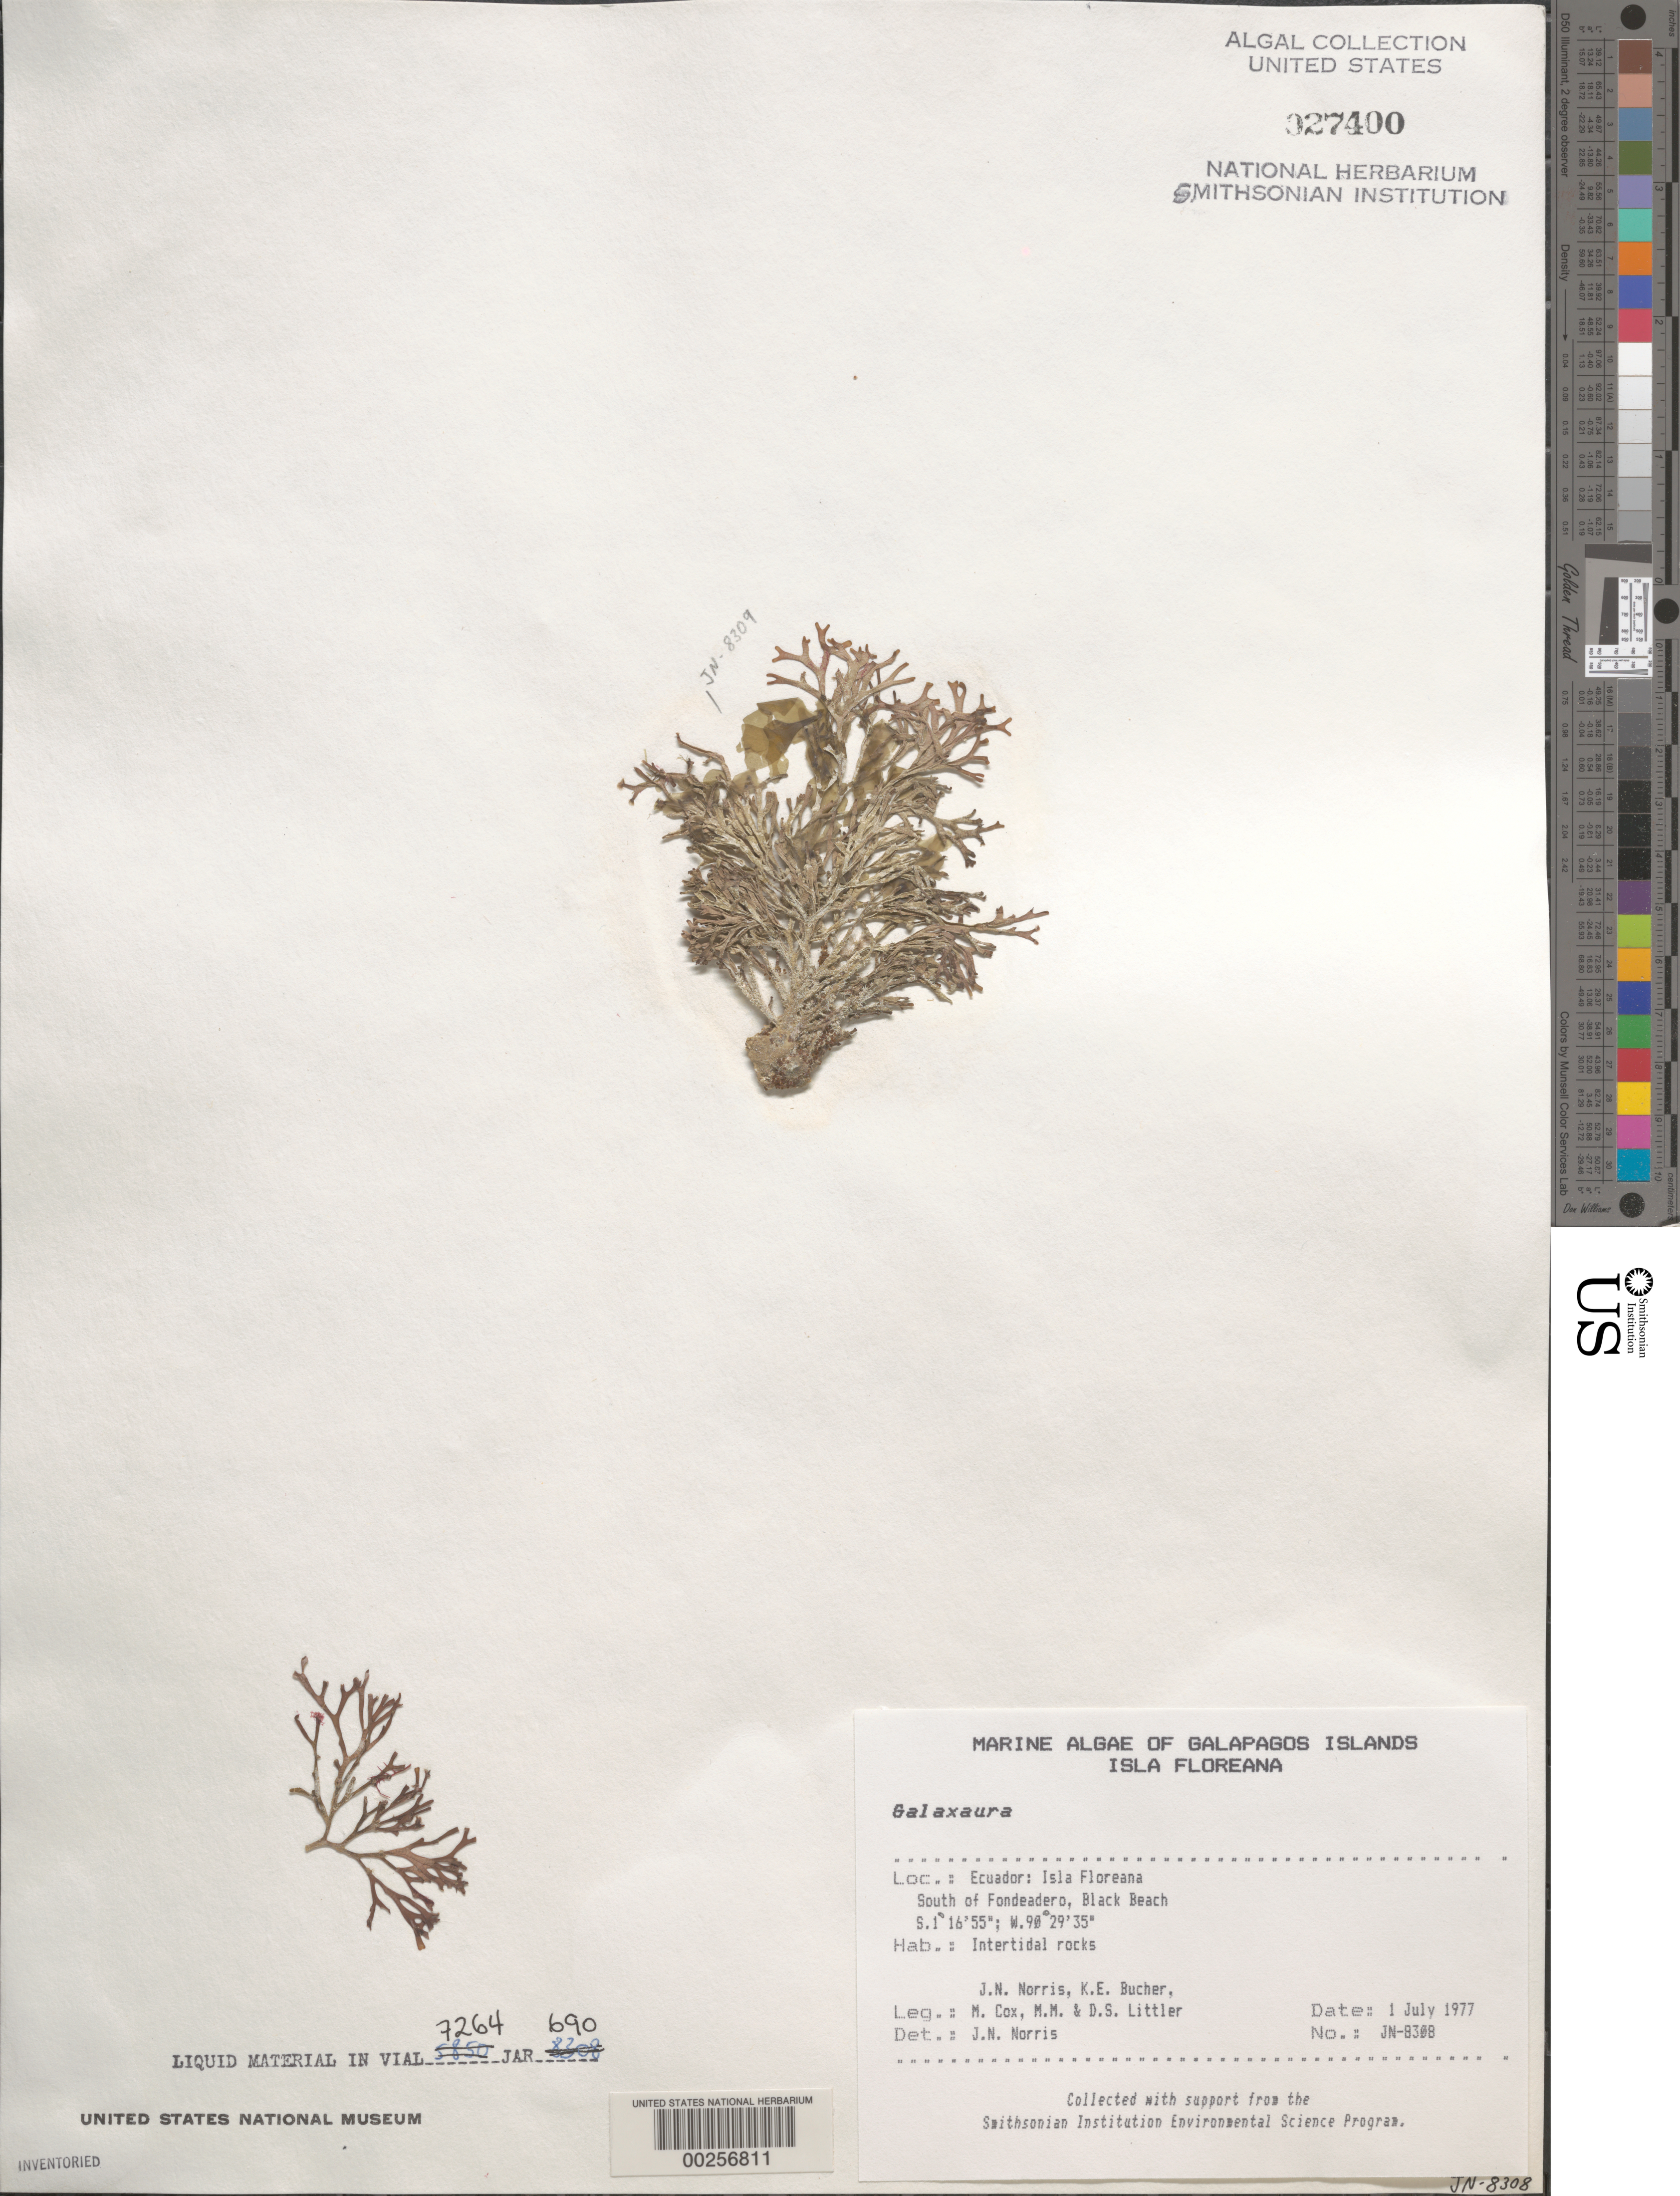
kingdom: Plantae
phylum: Rhodophyta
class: Florideophyceae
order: Nemaliales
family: Galaxauraceae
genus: Galaxaura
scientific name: Galaxaura sp.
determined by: Norris, James N.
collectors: J. N. Norris, K. E. Bucher, M. Cox, M. M. Littler & D. S. Littler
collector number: JN-8308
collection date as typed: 01 Jul 1977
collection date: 1977-07-01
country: Ecuador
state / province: Colón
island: Floreana [Charles, Santa Maria]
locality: Black Beach south of Fondeadero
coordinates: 1 16'55"S, 90 29'35"W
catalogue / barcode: US 27400